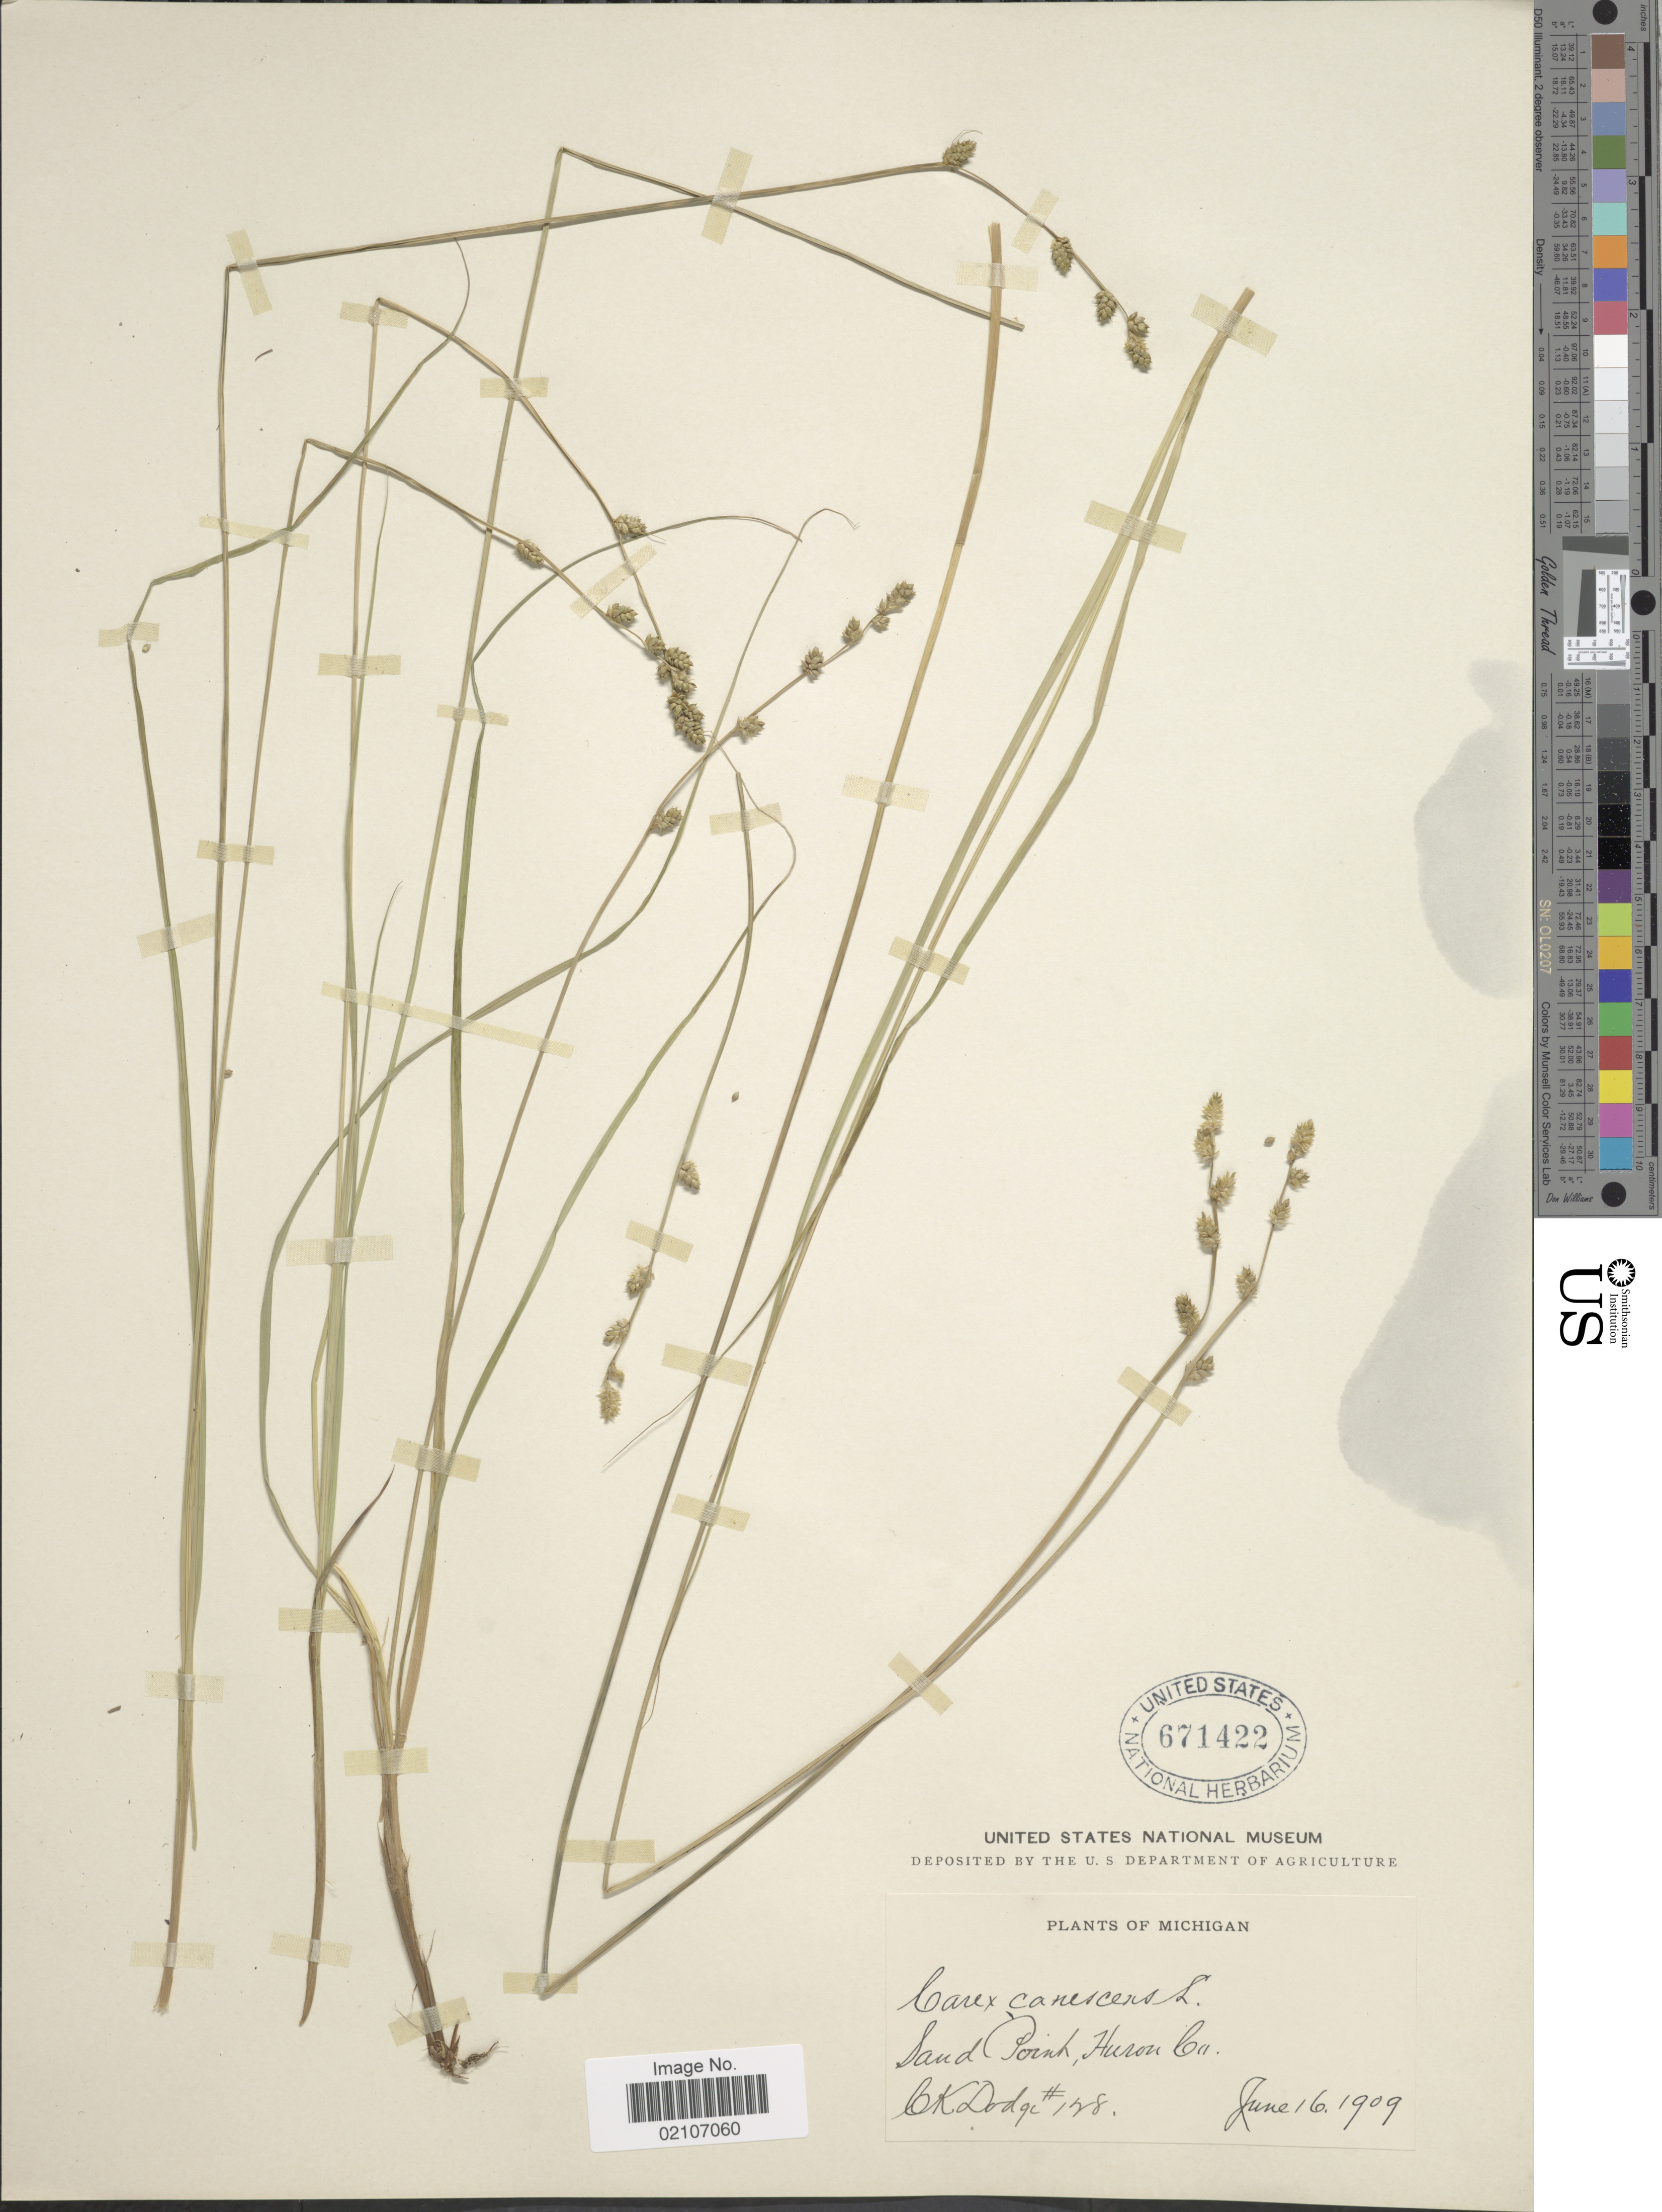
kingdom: Plantae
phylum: Tracheophyta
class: Liliopsida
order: Poales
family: Cyperaceae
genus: Carex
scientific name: Carex canescens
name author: L.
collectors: C. Dodge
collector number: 128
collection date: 1909-06-16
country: United States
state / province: Michigan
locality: Sand Point, Huron Co.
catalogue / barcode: US 671422